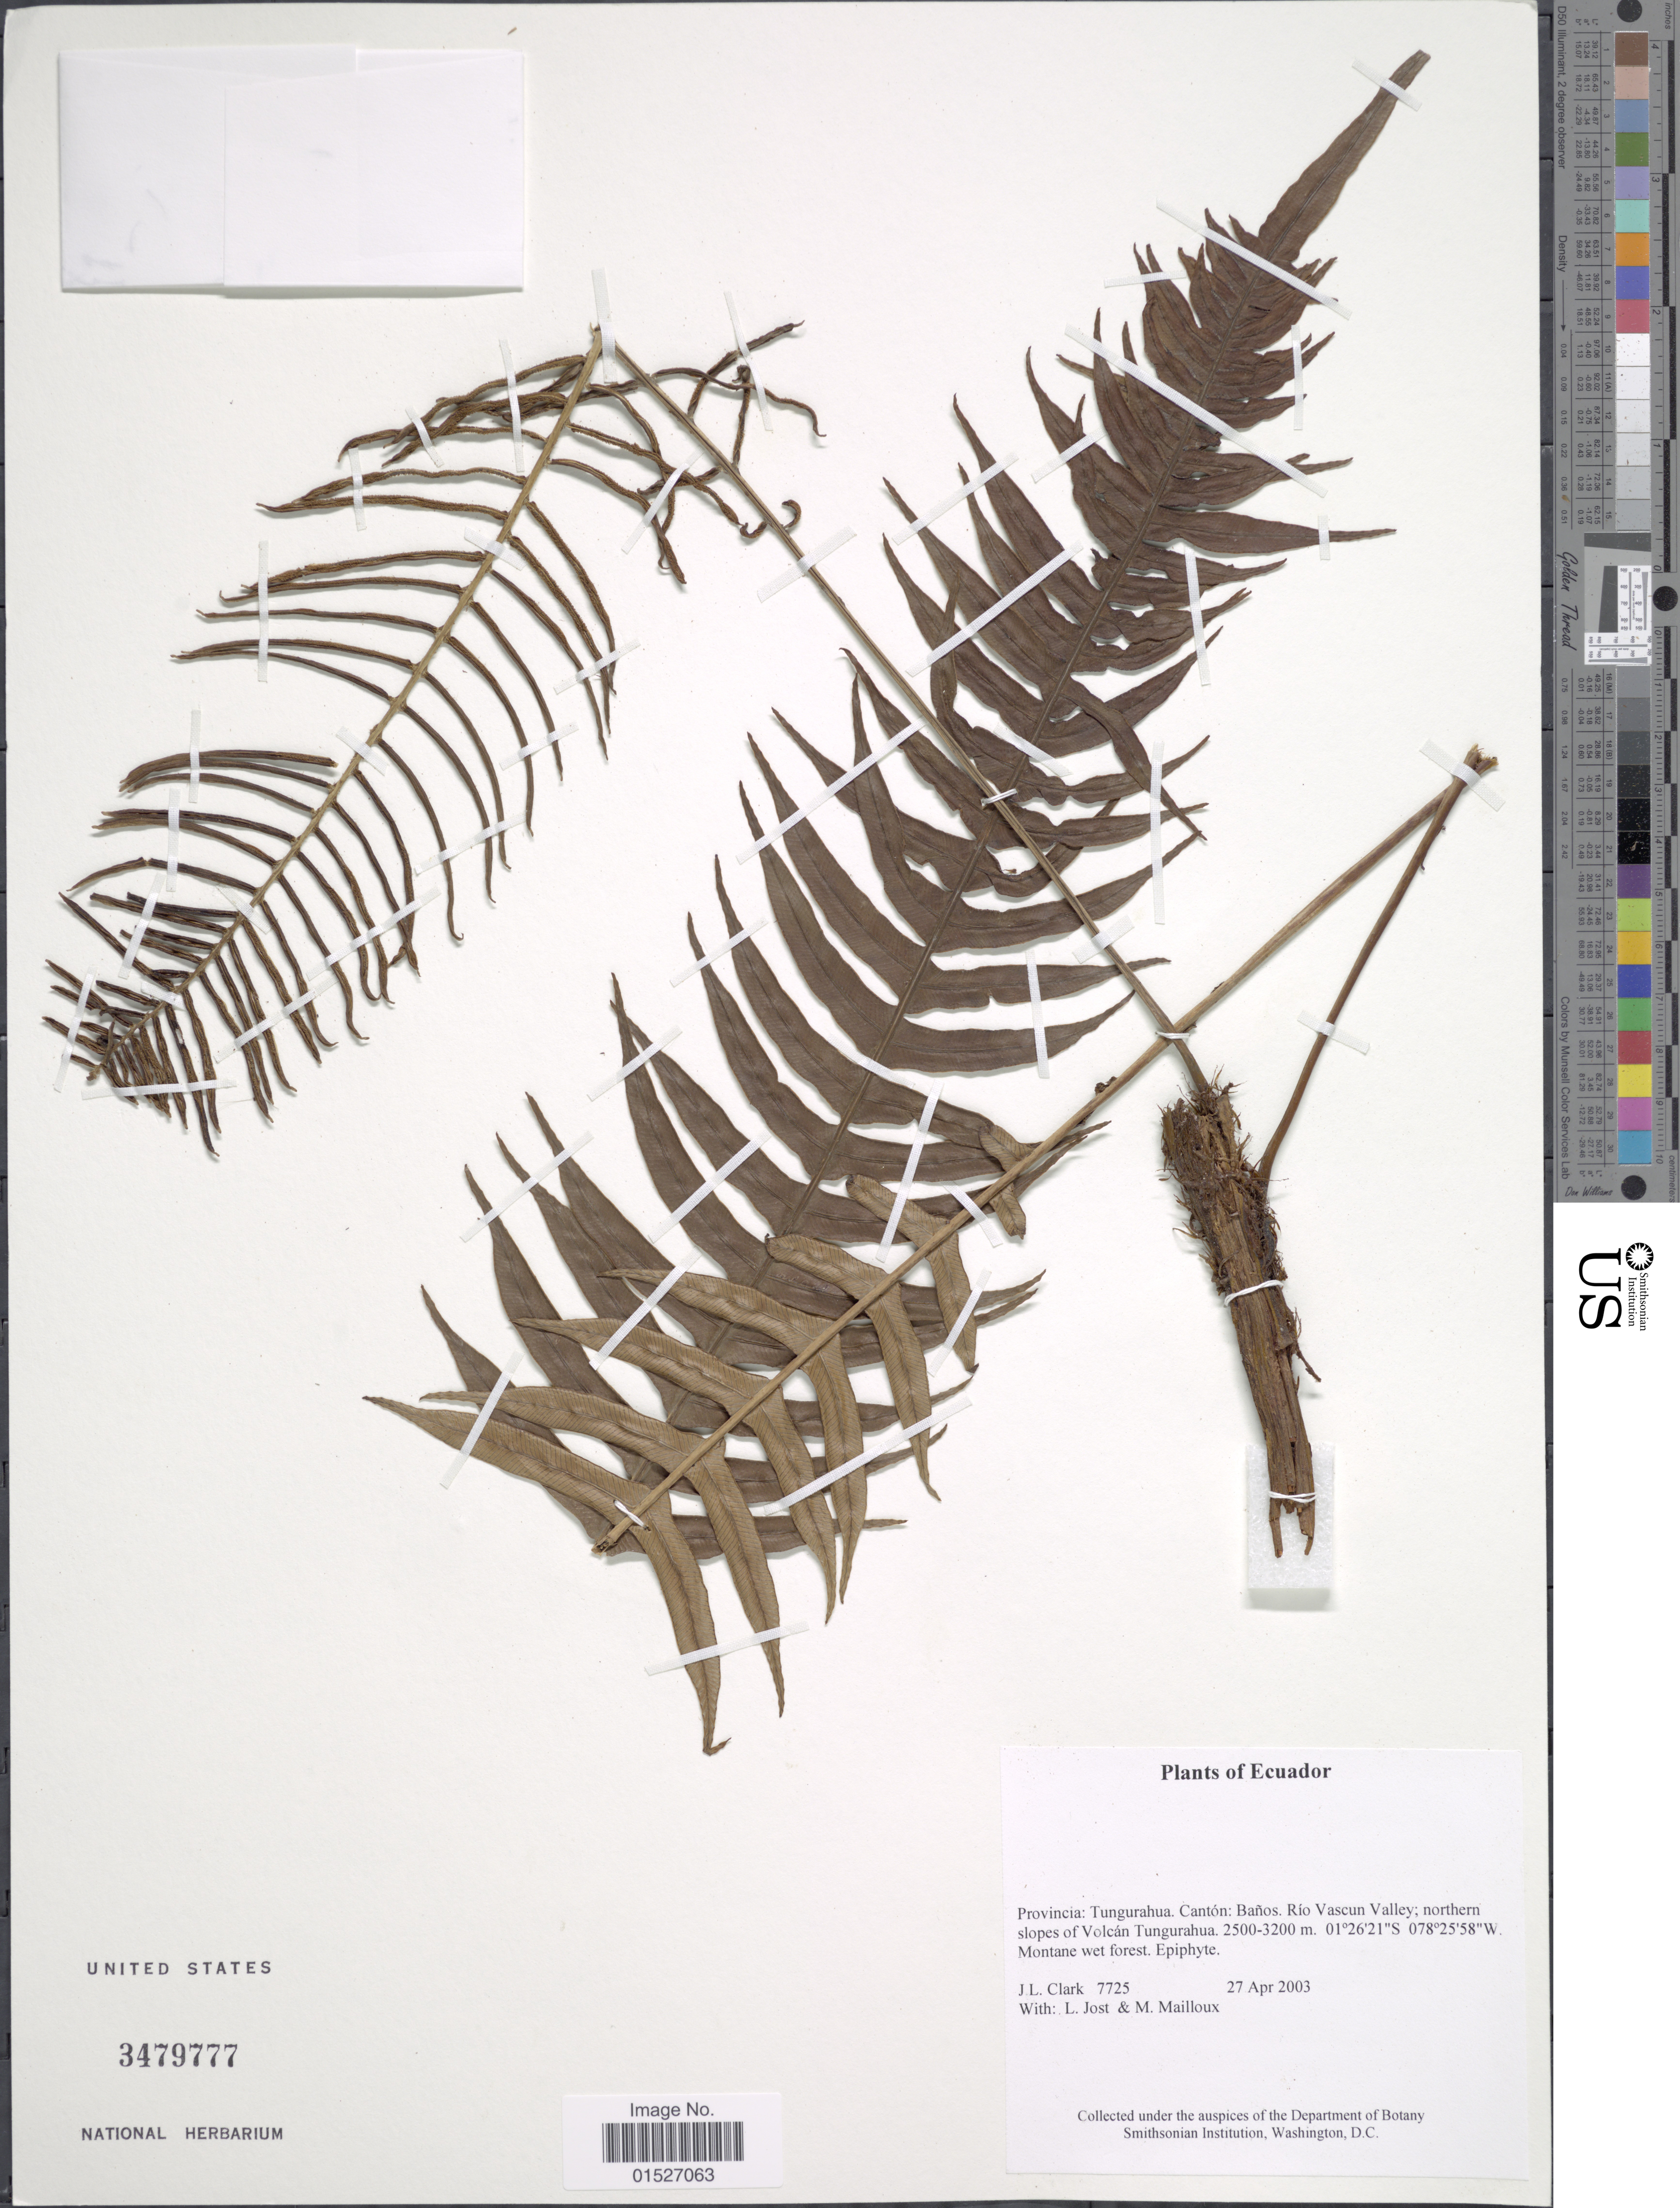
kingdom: Plantae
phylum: Tracheophyta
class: Polypodiopsida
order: Polypodiales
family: Blechnaceae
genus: Blechnum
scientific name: Blechnum sp.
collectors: J. L. Clark, L. Jost & M. Mailloux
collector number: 7725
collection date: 2003-04-27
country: Ecuador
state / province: Tungurahua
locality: Provincia:Tungurahua. Canton: Banos. Rio Vascun Valley; northern slopes of Volcan Tungurahua. Montane wet forest. Epiphyte.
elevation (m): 2500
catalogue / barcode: US 3479777